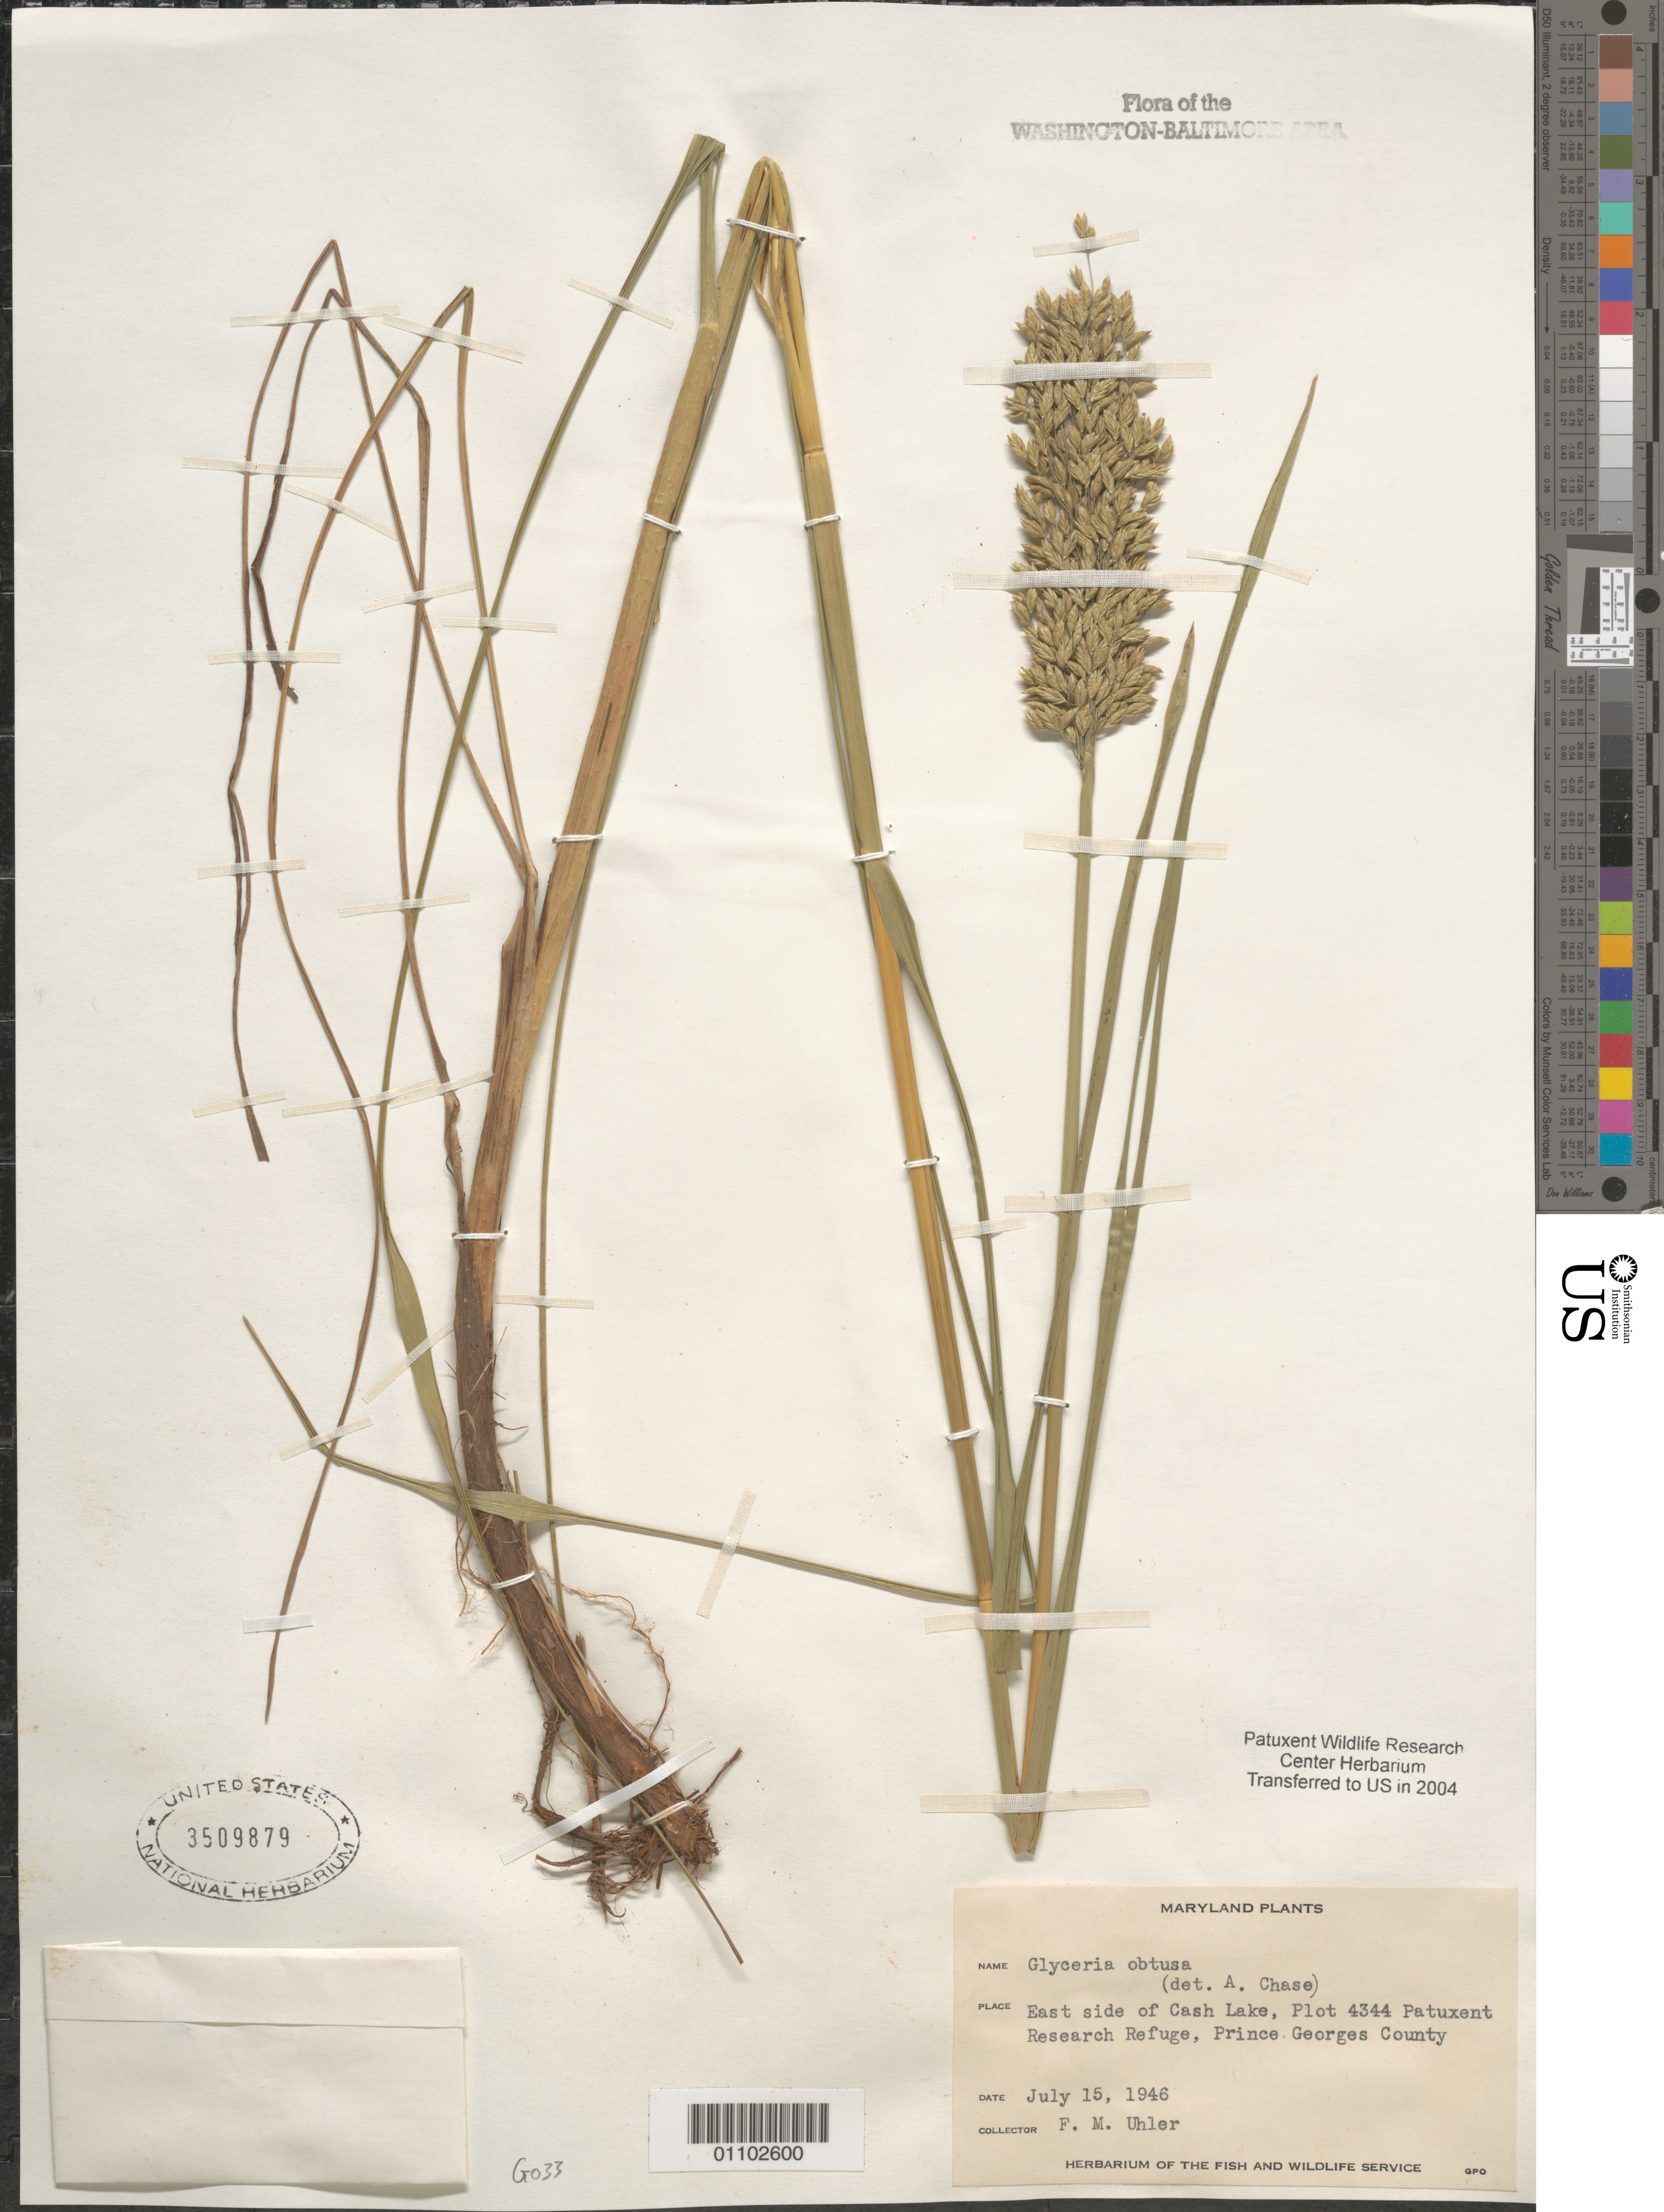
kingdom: Plantae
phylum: Tracheophyta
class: Liliopsida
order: Poales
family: Poaceae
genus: Glyceria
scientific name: Glyceria obtusa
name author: (Muhl.) Trin.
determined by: Chase, [M.] Agnes, (US)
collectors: F. M. Uhler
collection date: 1946-07-15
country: United States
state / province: Maryland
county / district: Prince George's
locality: East side of Cash Lake, Plot 4344, Patuxent Research Refuge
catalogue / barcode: US 3509879